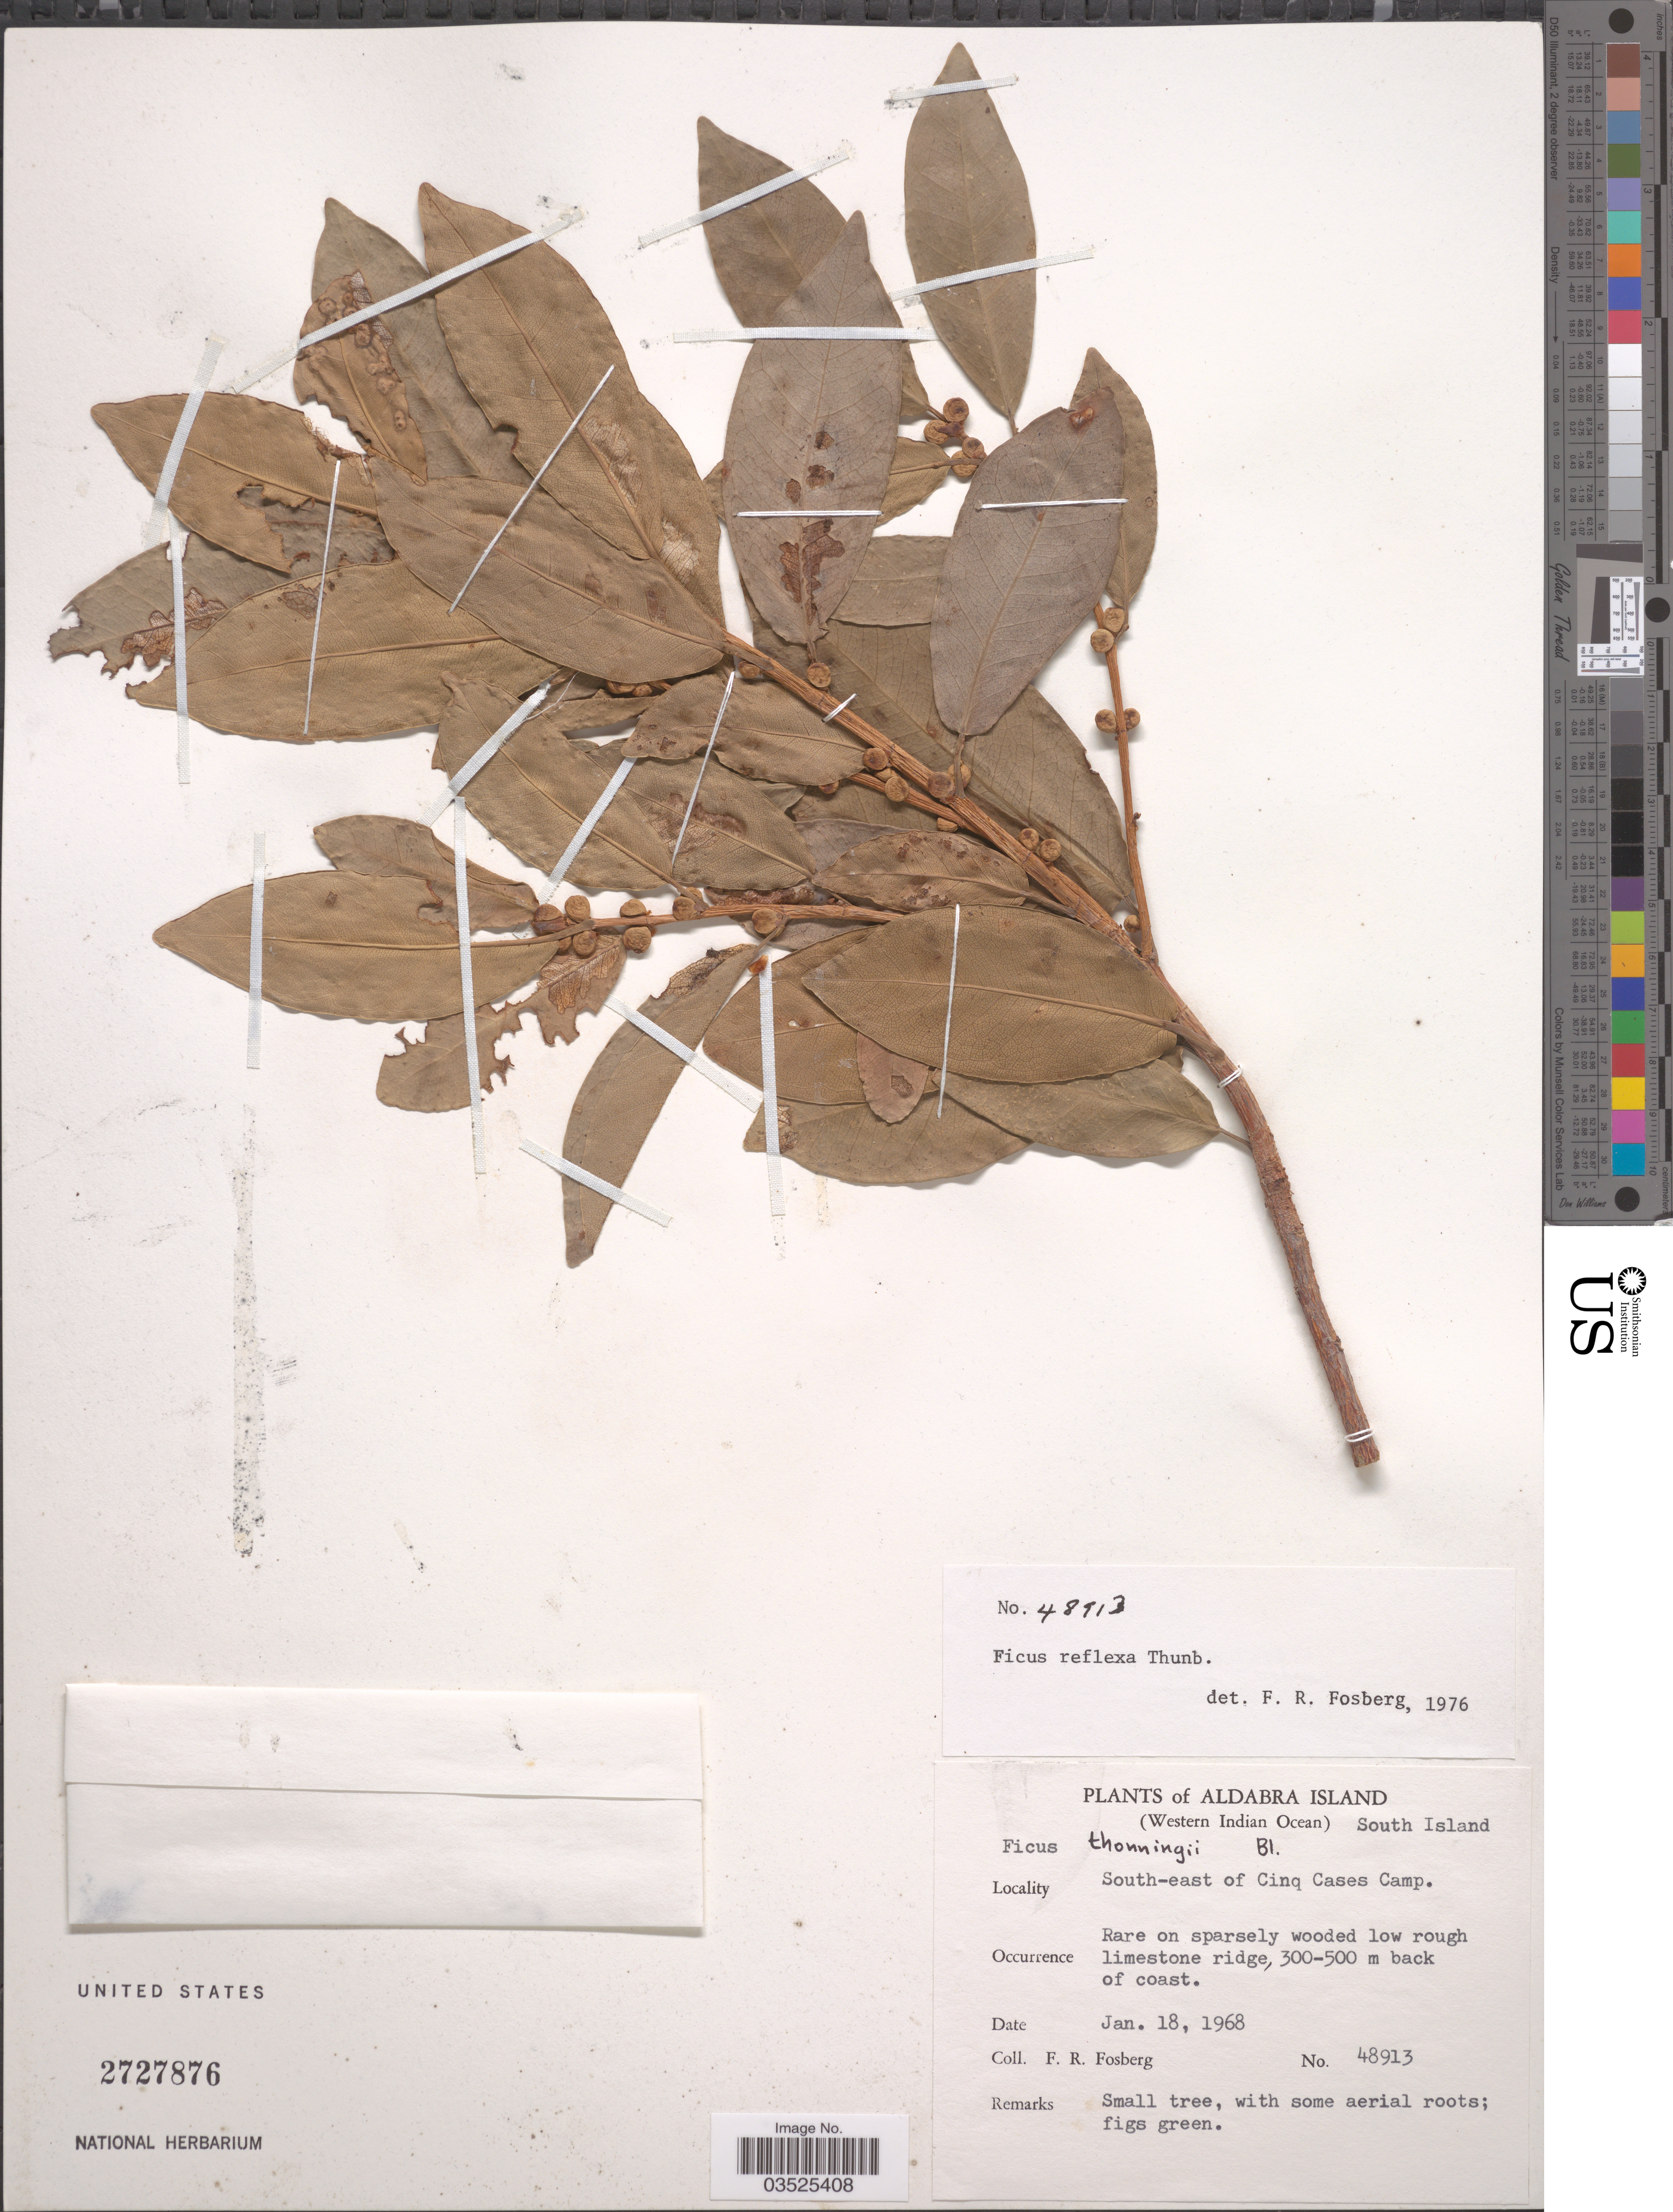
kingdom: Plantae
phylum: Tracheophyta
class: Magnoliopsida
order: Rosales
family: Moraceae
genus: Ficus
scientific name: Ficus reflexa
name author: Thunb.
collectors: F. R. Fosberg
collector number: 48913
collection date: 1968-01-18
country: Seychelles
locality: Aldabra Island (Western Indian Ocean), South Island. South-east of Cinq Cases Camp.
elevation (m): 300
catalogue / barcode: US 2727876